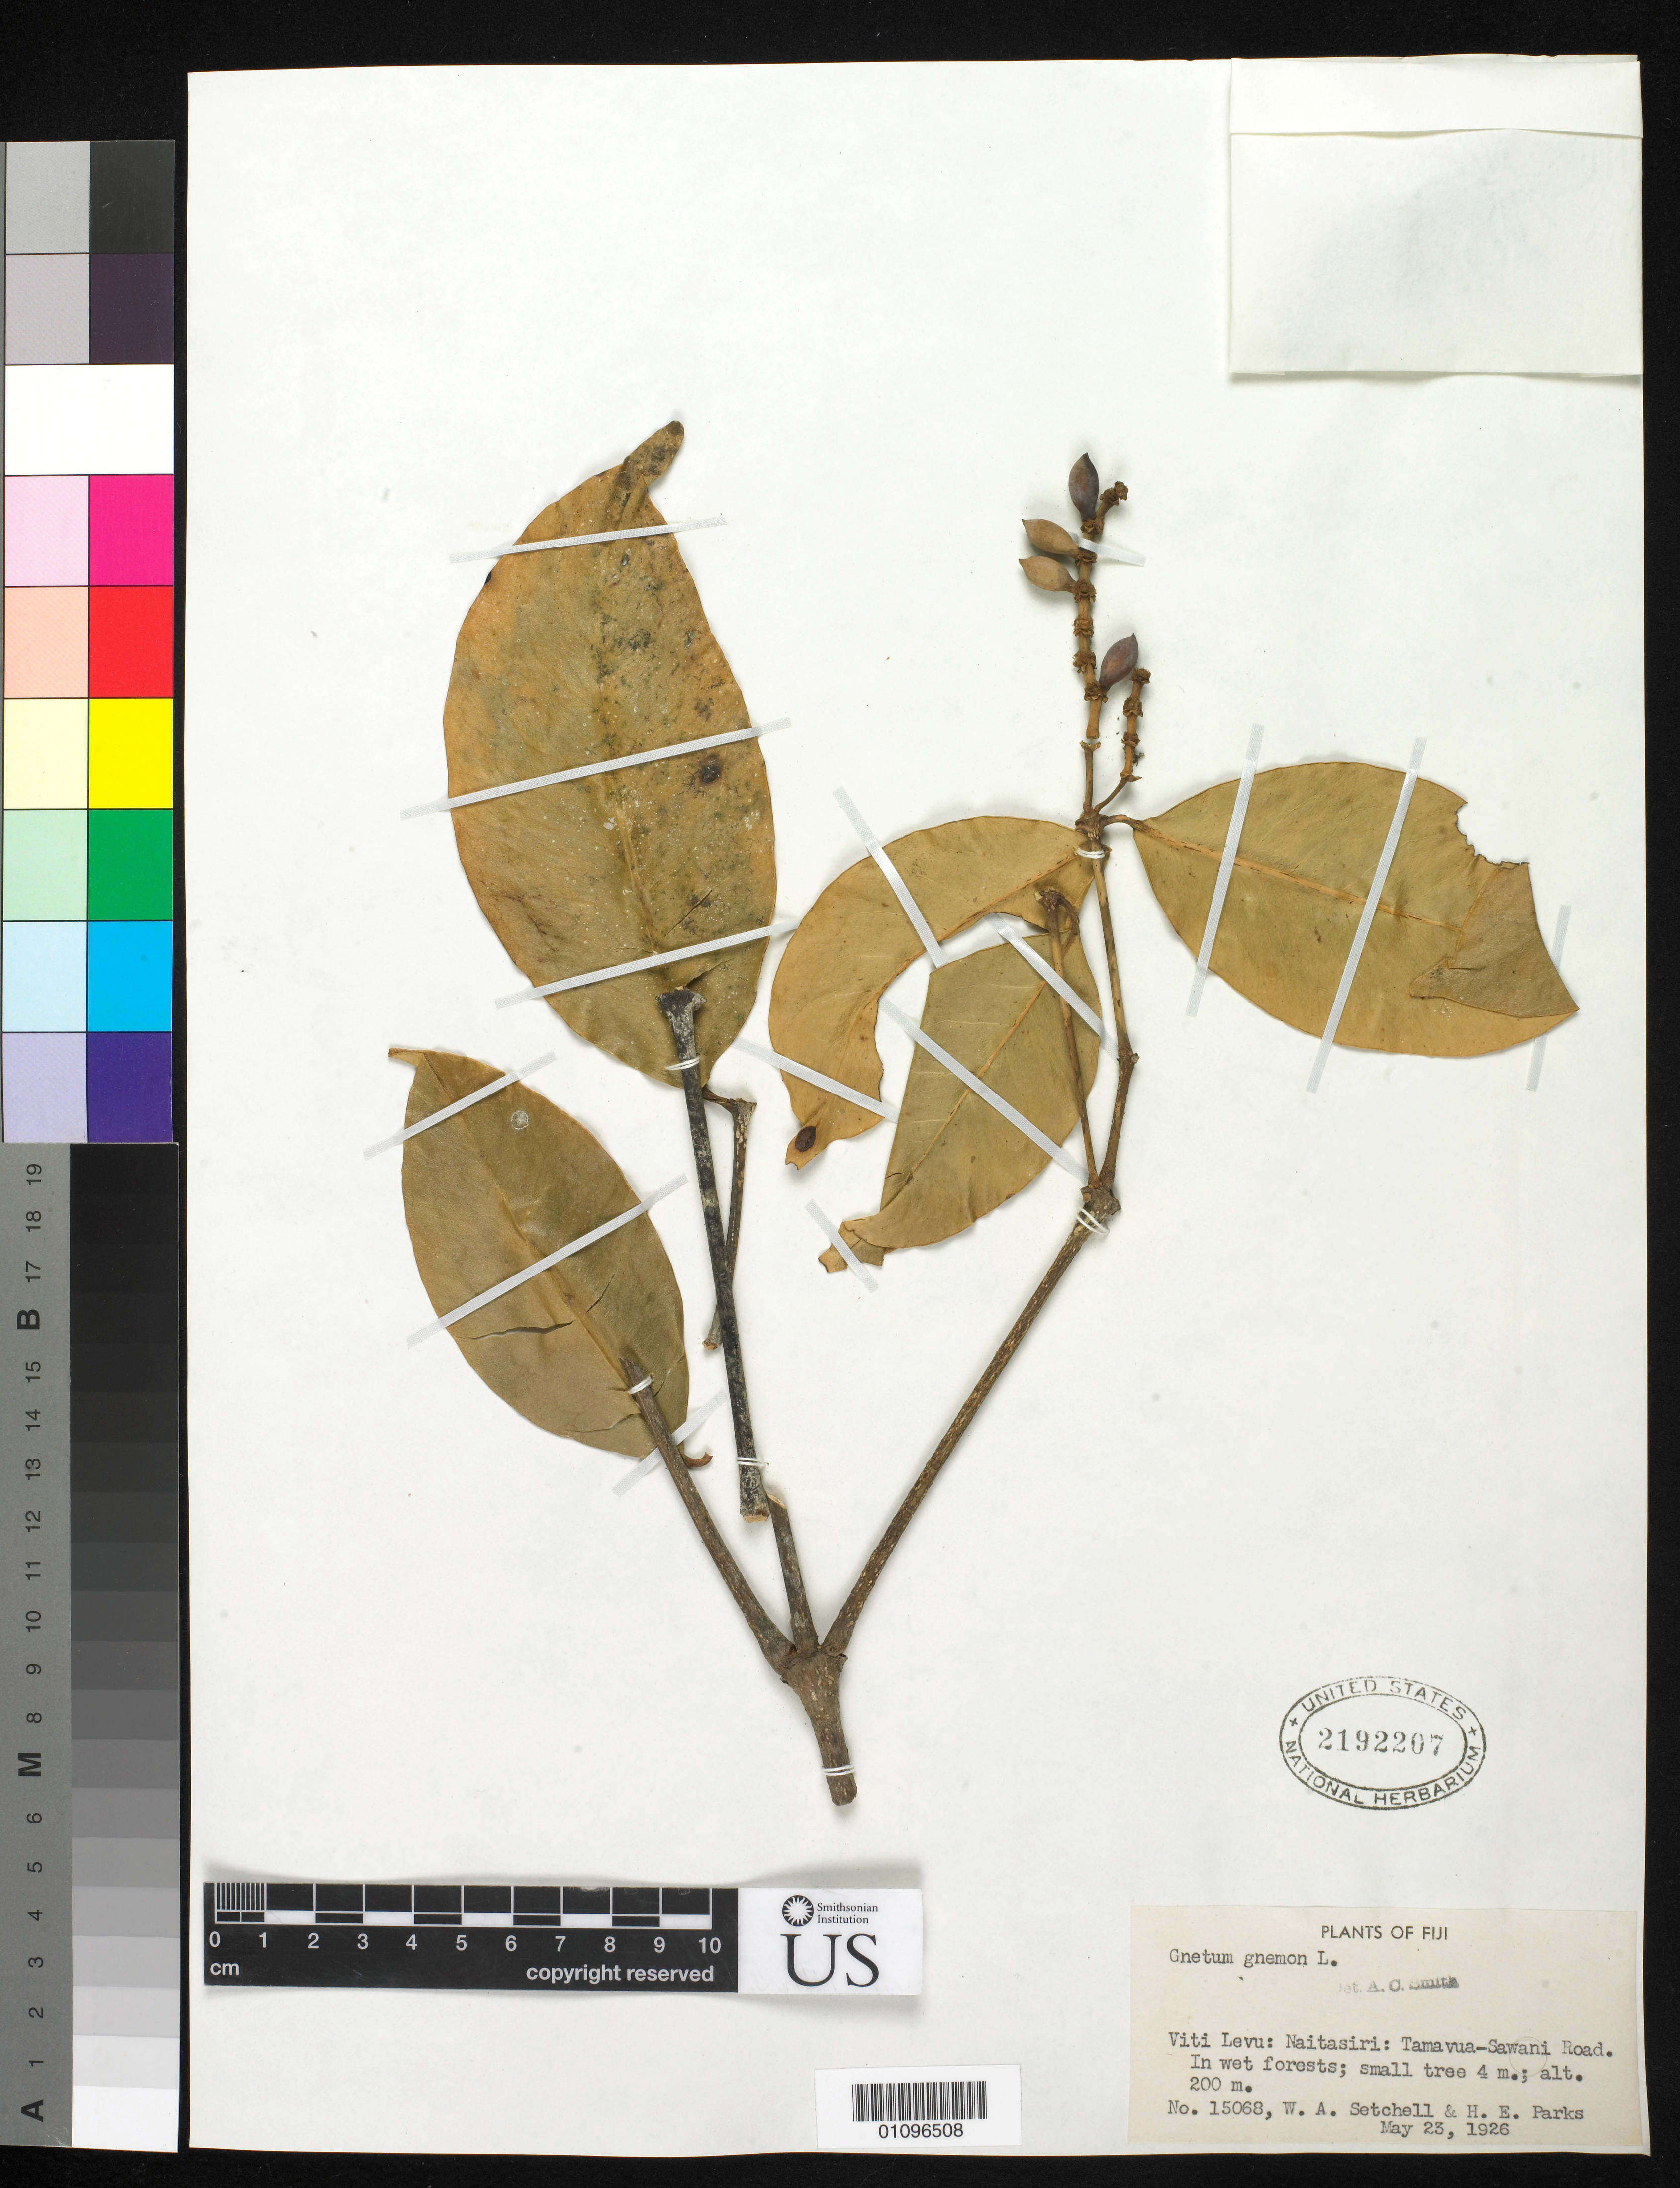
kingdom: Plantae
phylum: Tracheophyta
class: Gnetopsida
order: Gnetales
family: Gnetaceae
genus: Gnetum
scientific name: Gnetum gnemon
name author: L.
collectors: W. Setchell & H. E. Parks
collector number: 15068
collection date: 1926-05-23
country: Fiji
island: Viti Levu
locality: Naitasiri: Tamavua-Sawani road.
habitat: in wet forests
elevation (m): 200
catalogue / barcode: US 2192207